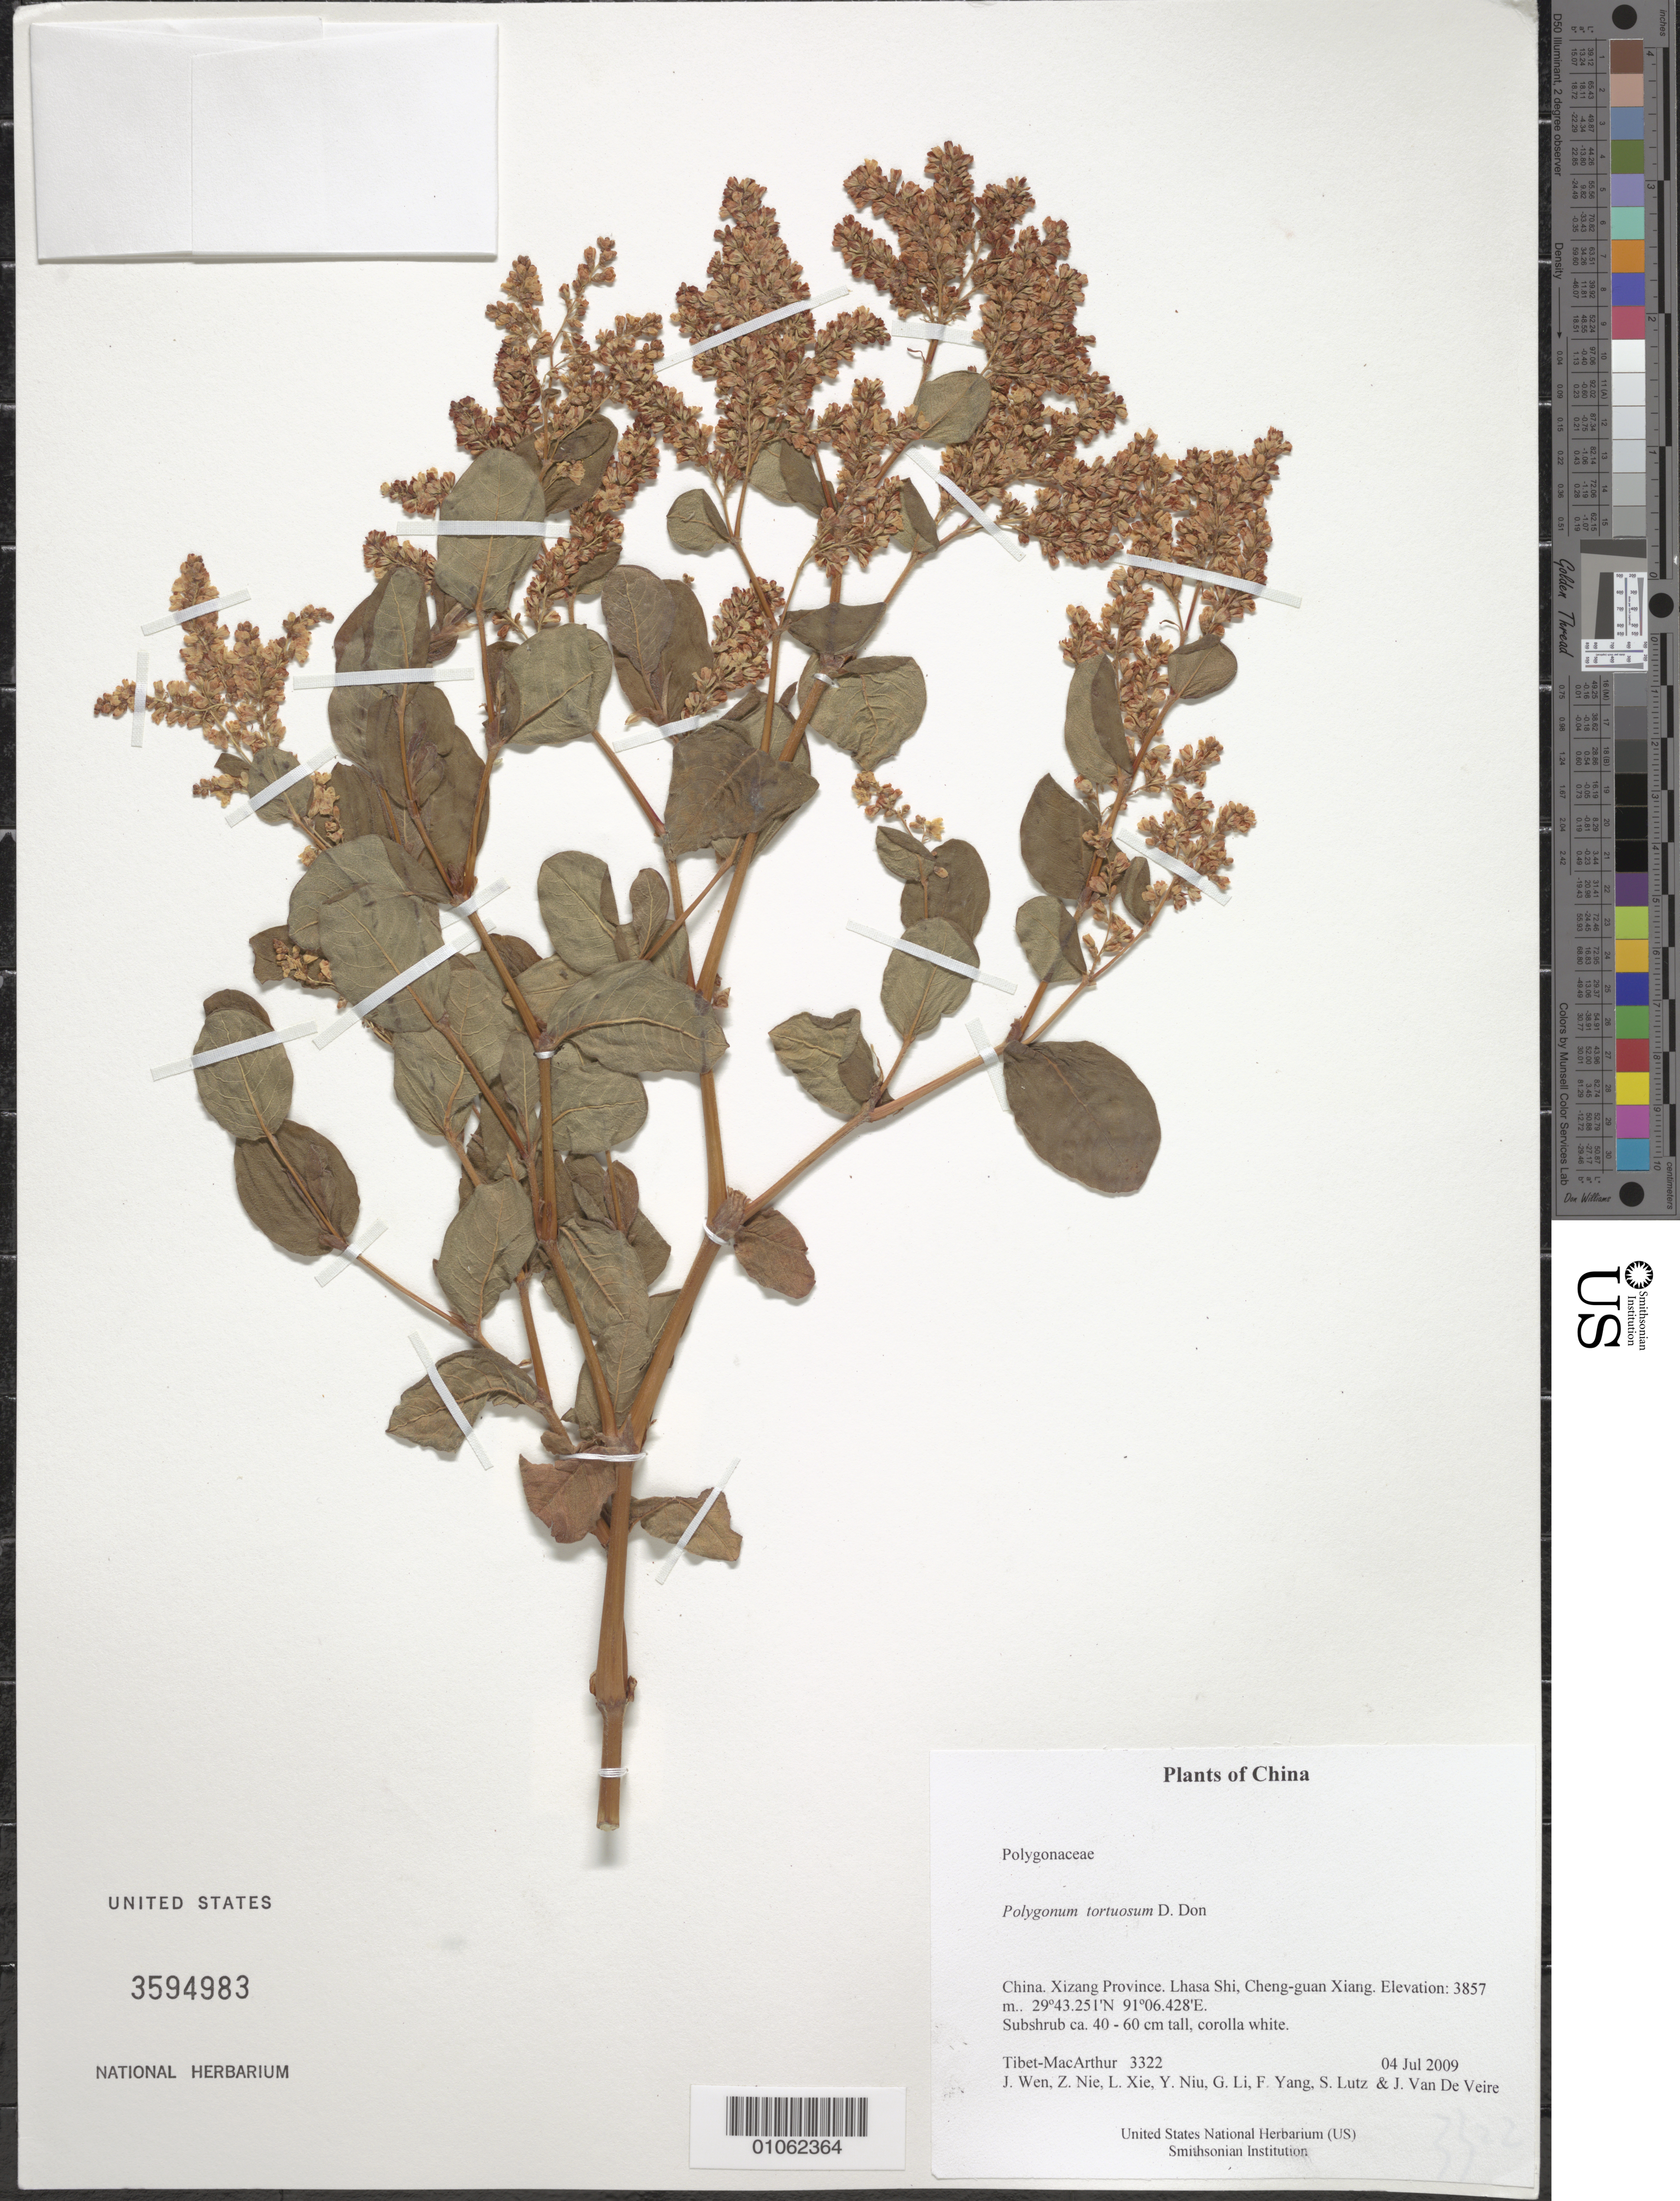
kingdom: Plantae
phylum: Tracheophyta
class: Magnoliopsida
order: Caryophyllales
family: Polygonaceae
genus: Koenigia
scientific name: Koenigia tortuosa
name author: (D. Don) T.M. Schust. & Reveal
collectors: Tibet-MacArthur, J. Wen, Z. Nie, L. Xie, Y. Niu, G. Li, F. Yang, S. Lutz & J. Van De Veire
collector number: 3322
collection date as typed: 04 Jul 2009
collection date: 2009-07-04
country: China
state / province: Xizang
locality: Lhasa Shi, Cheng-guan Xiang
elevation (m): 3857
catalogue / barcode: US 3594983